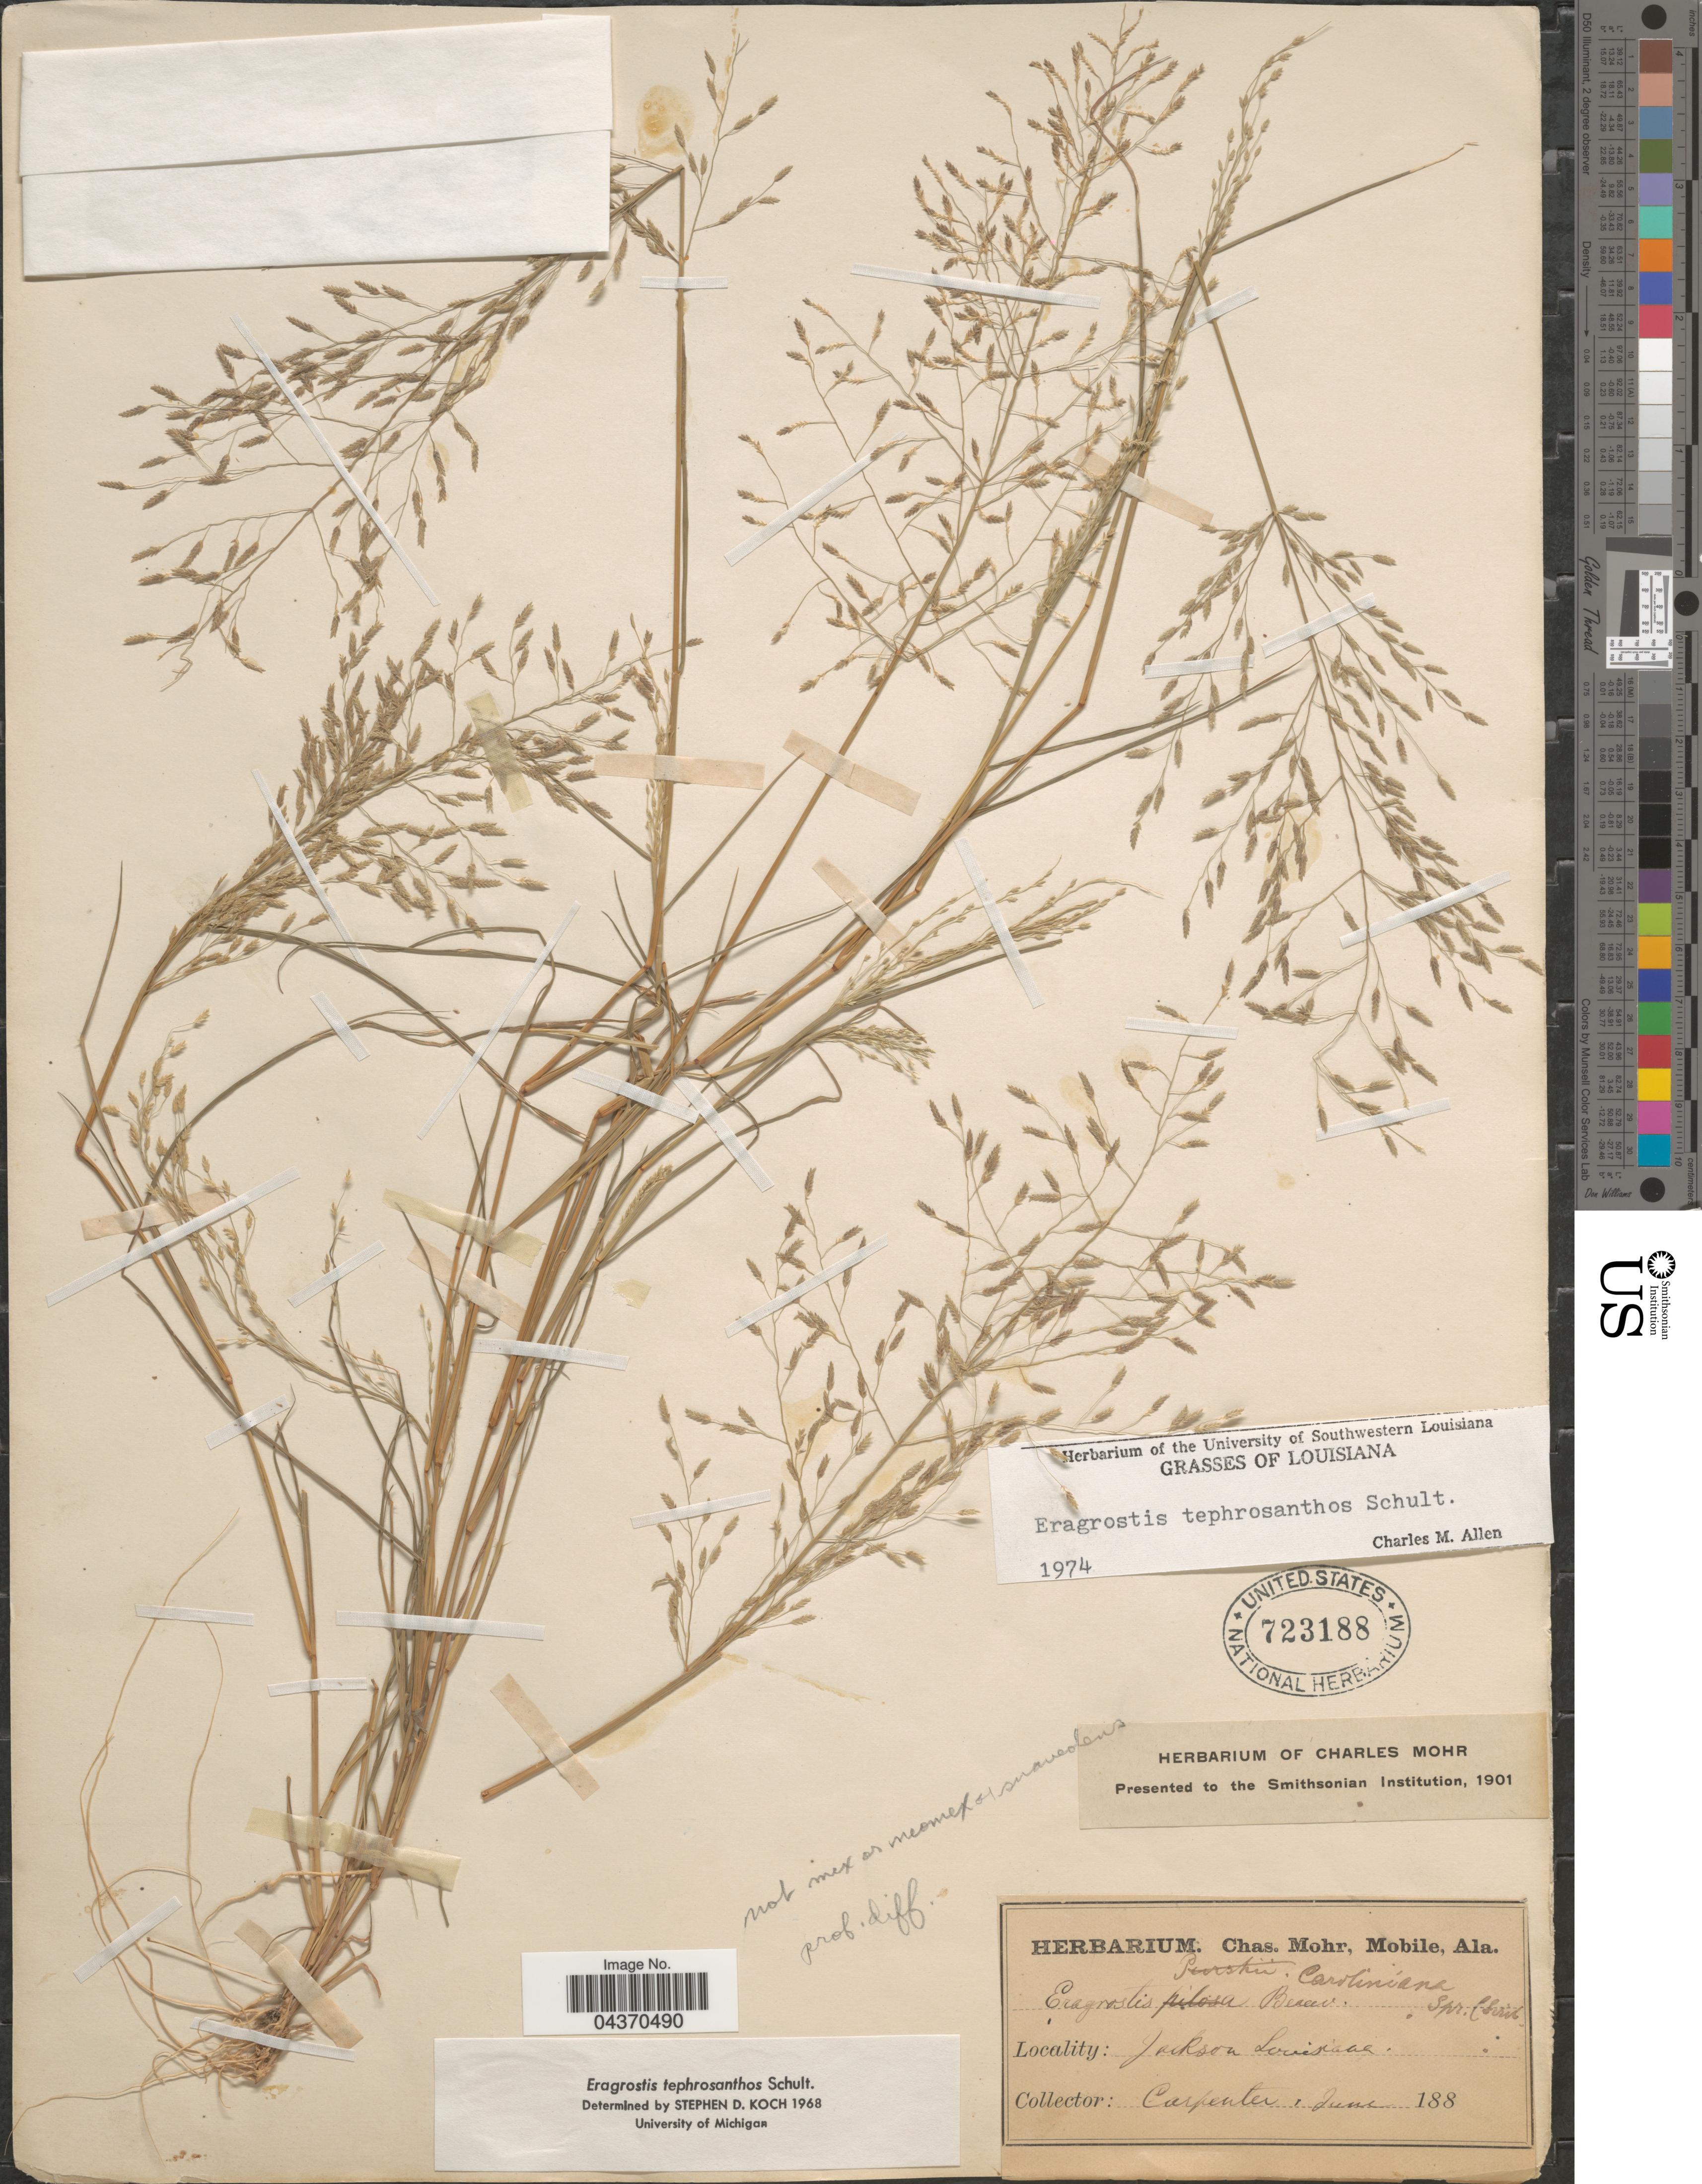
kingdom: Plantae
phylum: Tracheophyta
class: Liliopsida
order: Poales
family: Poaceae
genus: Eragrostis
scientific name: Eragrostis pectinacea var. miserrima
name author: (E. Fourn.) Reeder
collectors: -. Carpenter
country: United States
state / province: Louisiana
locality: Jackson.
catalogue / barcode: US 723188